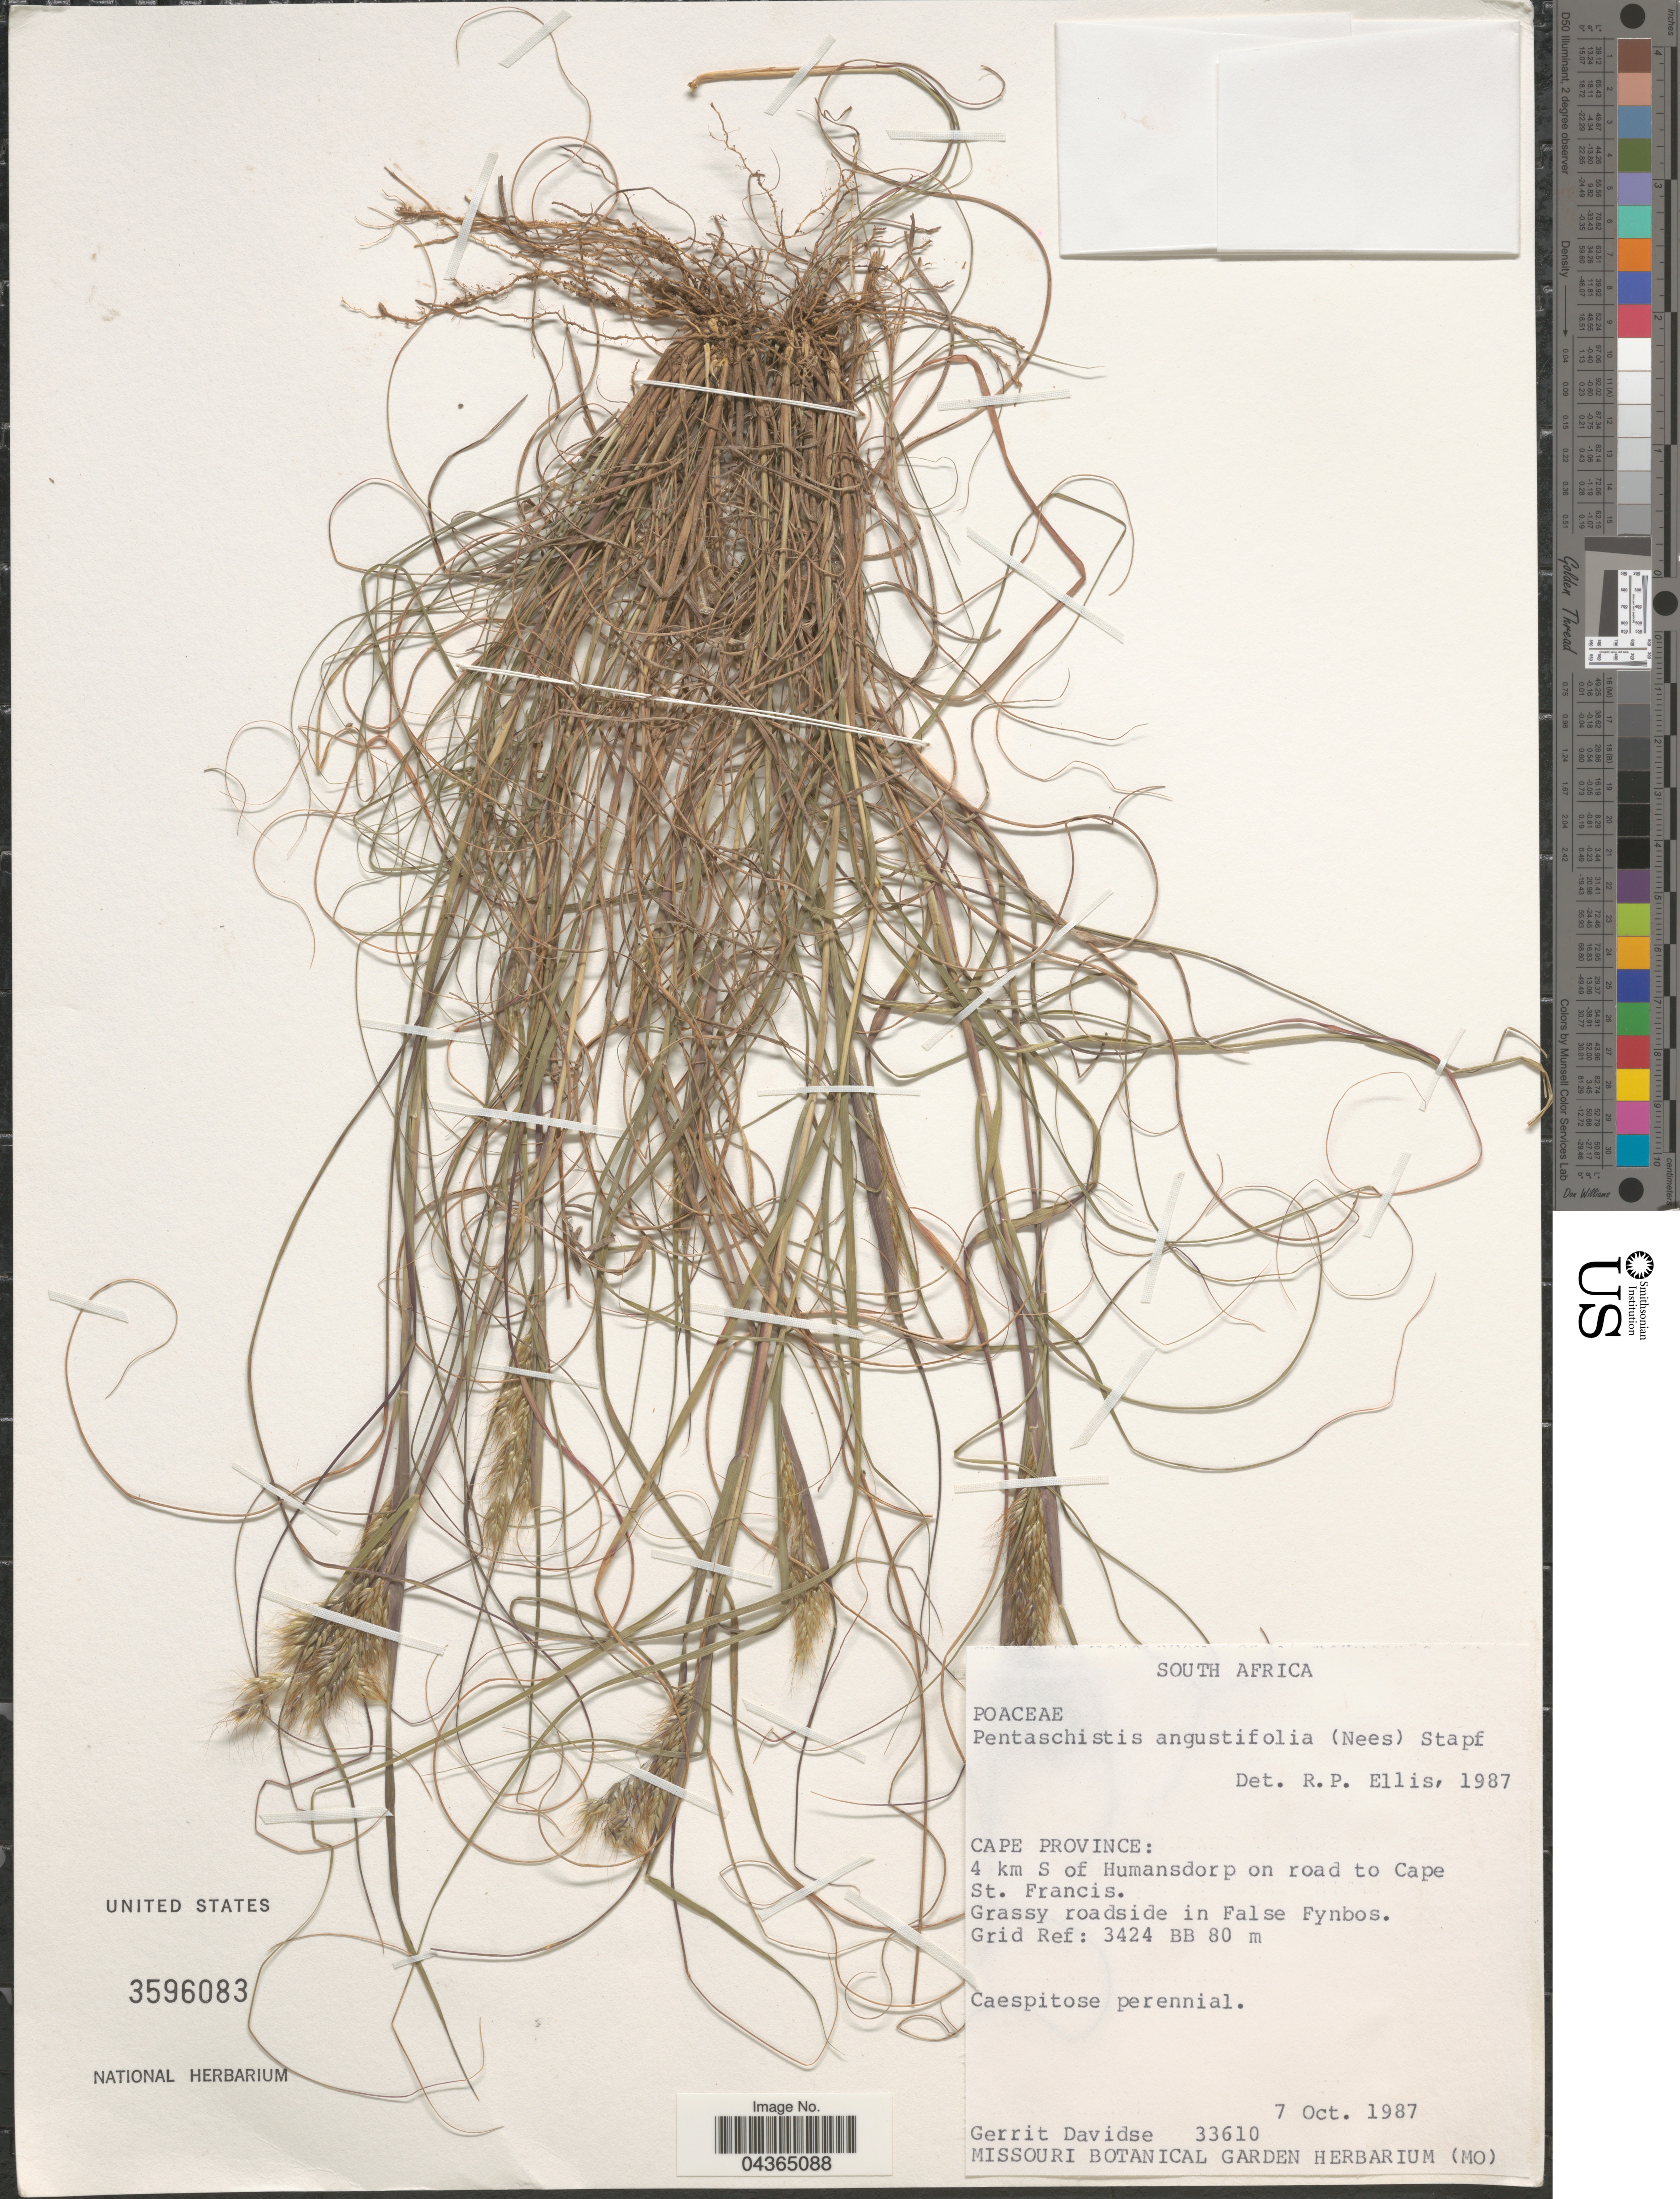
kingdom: Plantae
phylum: Tracheophyta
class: Liliopsida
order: Poales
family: Poaceae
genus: Pentameris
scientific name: Pentameris pallida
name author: (Thunb.) Galley & H.P. Linder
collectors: G. Davidse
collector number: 33610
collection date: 1987-10-07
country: South Africa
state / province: Eastern Cape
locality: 4 km S of Humansdorp on road to Cape St. Francis. Grassy roadside in False Fynbos. Grid Ref: 3424 BB.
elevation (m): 80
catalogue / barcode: US 3596083